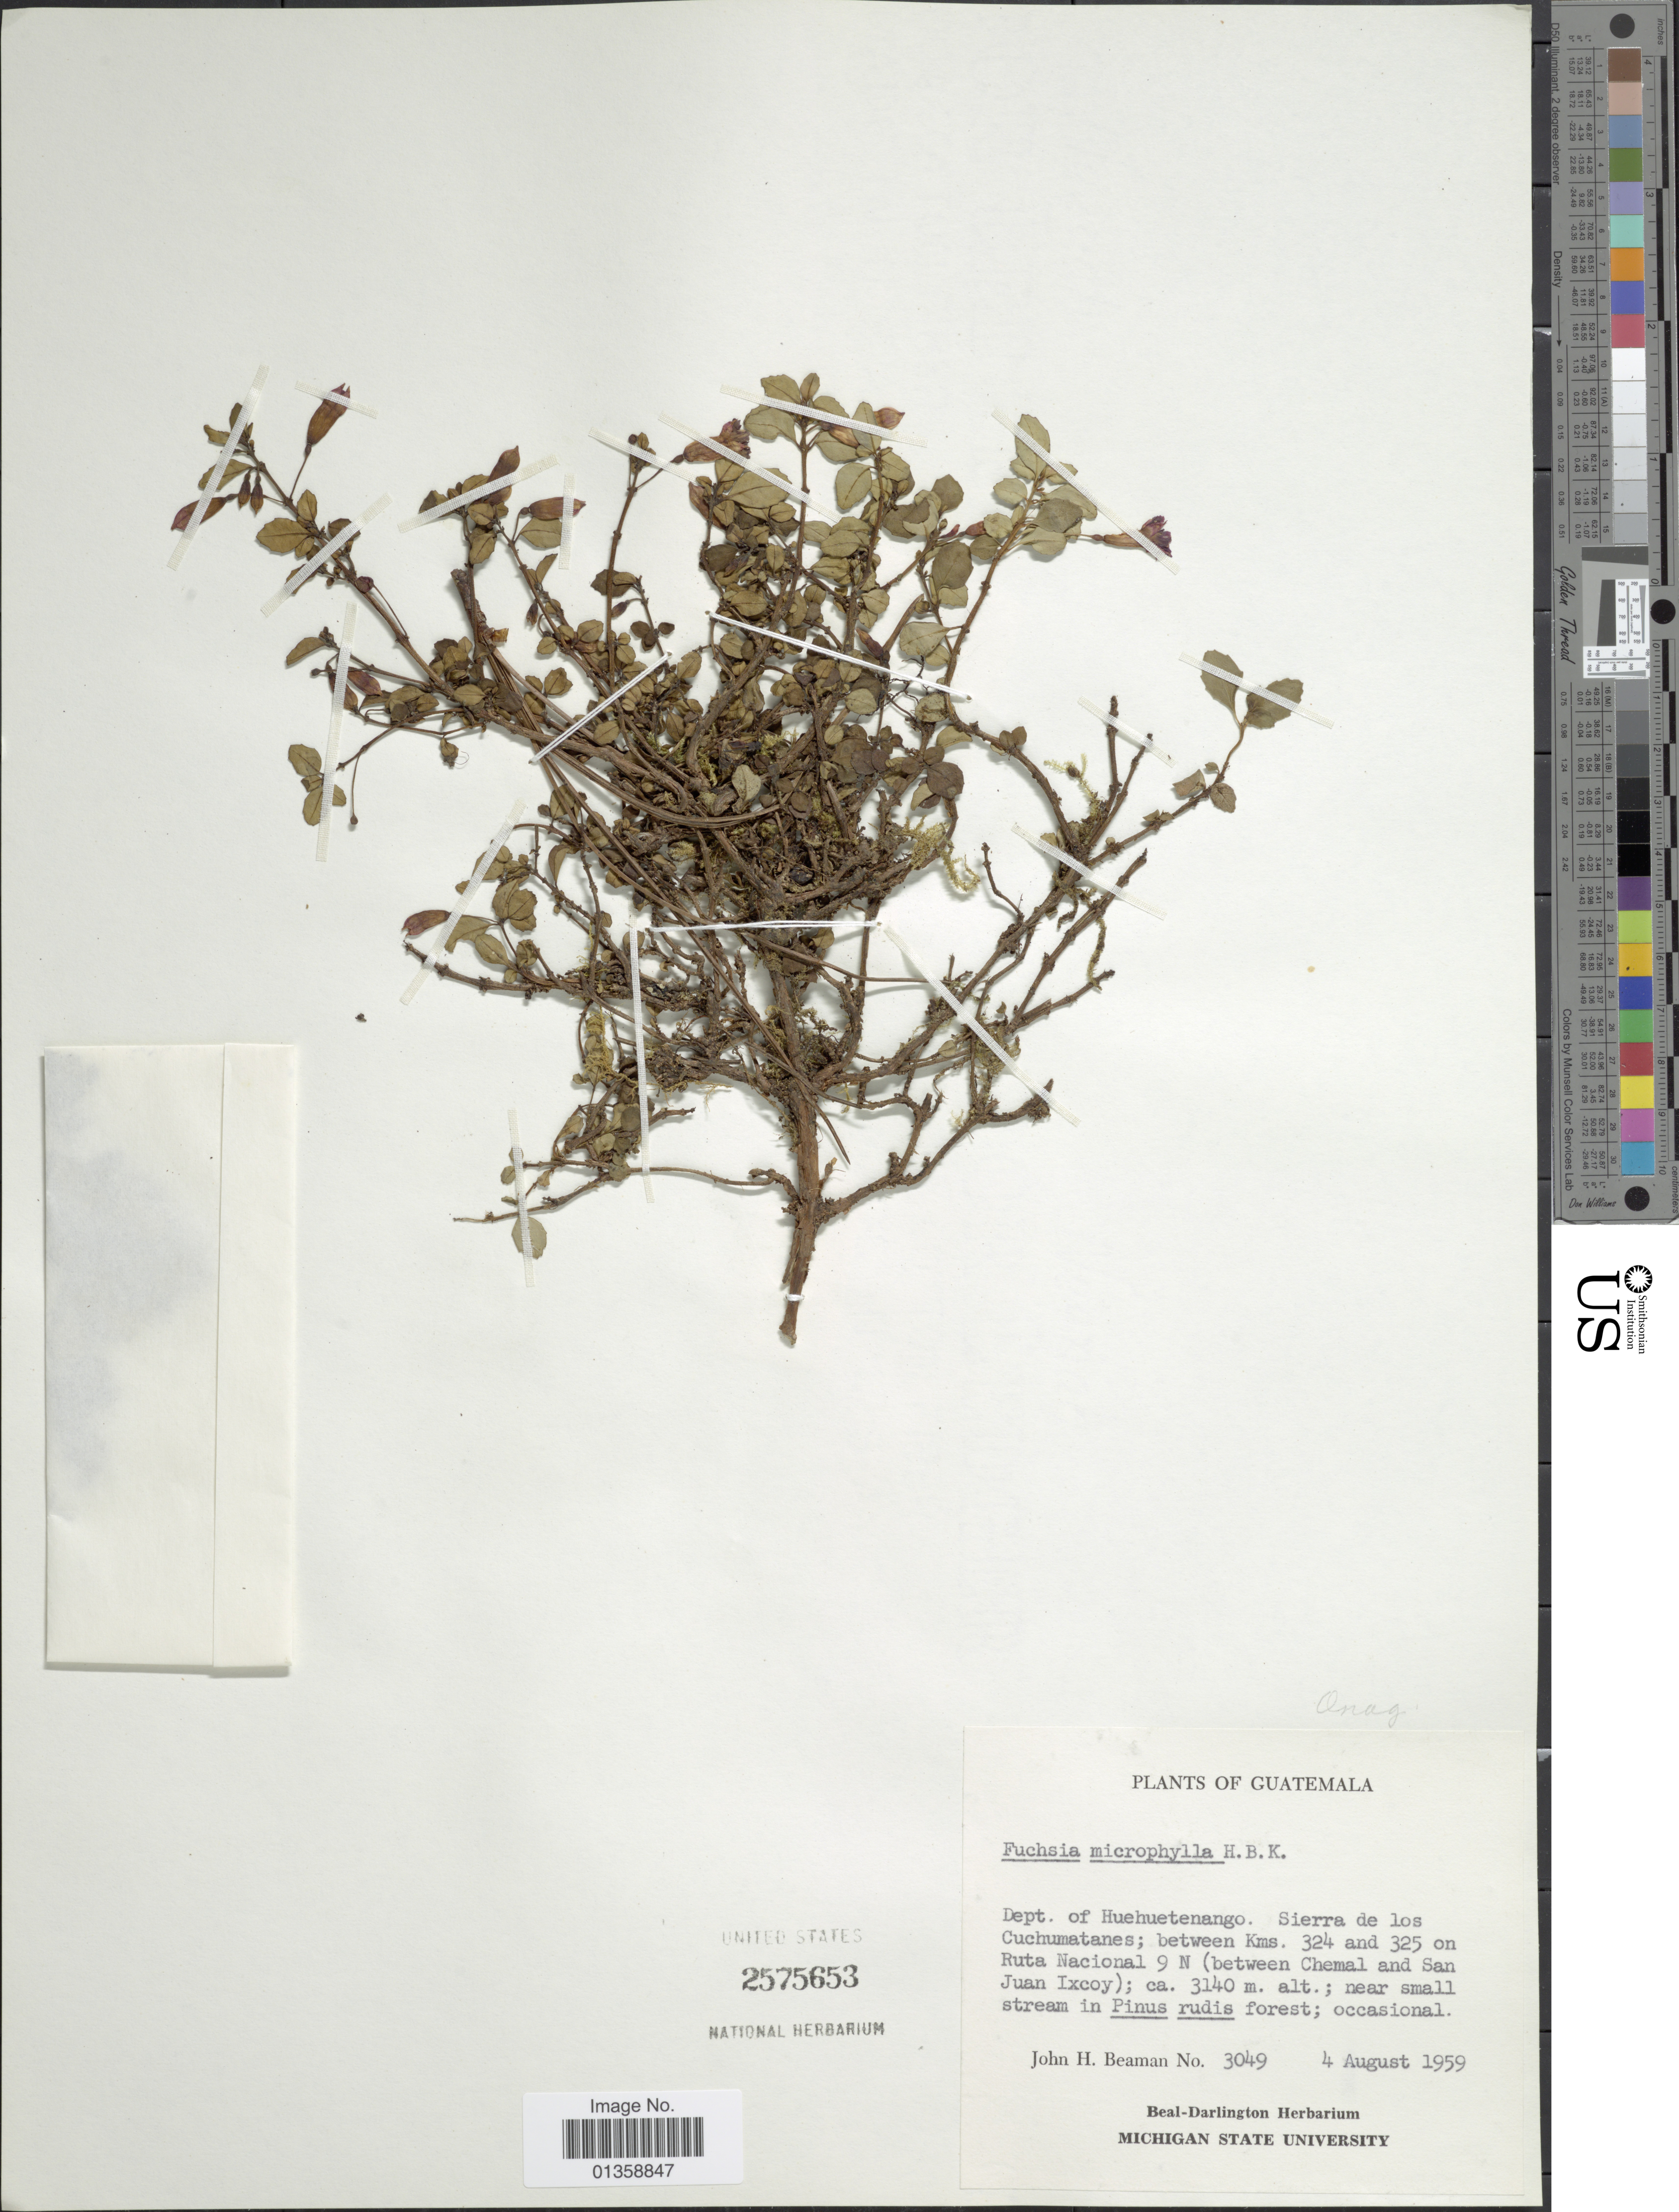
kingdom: Plantae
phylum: Tracheophyta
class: Magnoliopsida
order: Myrtales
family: Onagraceae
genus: Fuchsia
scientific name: Fuchsia microphylla subsp. microphylla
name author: Kunth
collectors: J. H. Beaman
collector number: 3049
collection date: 1959-08-04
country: Guatemala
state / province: Huehuetenango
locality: Sierra de los Cuchumatanes; between Kms. 324 and 325 on Ruta Nacional 9 N (between Chemal and San Juan Ixcoy)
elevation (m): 3140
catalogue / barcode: US 2575653